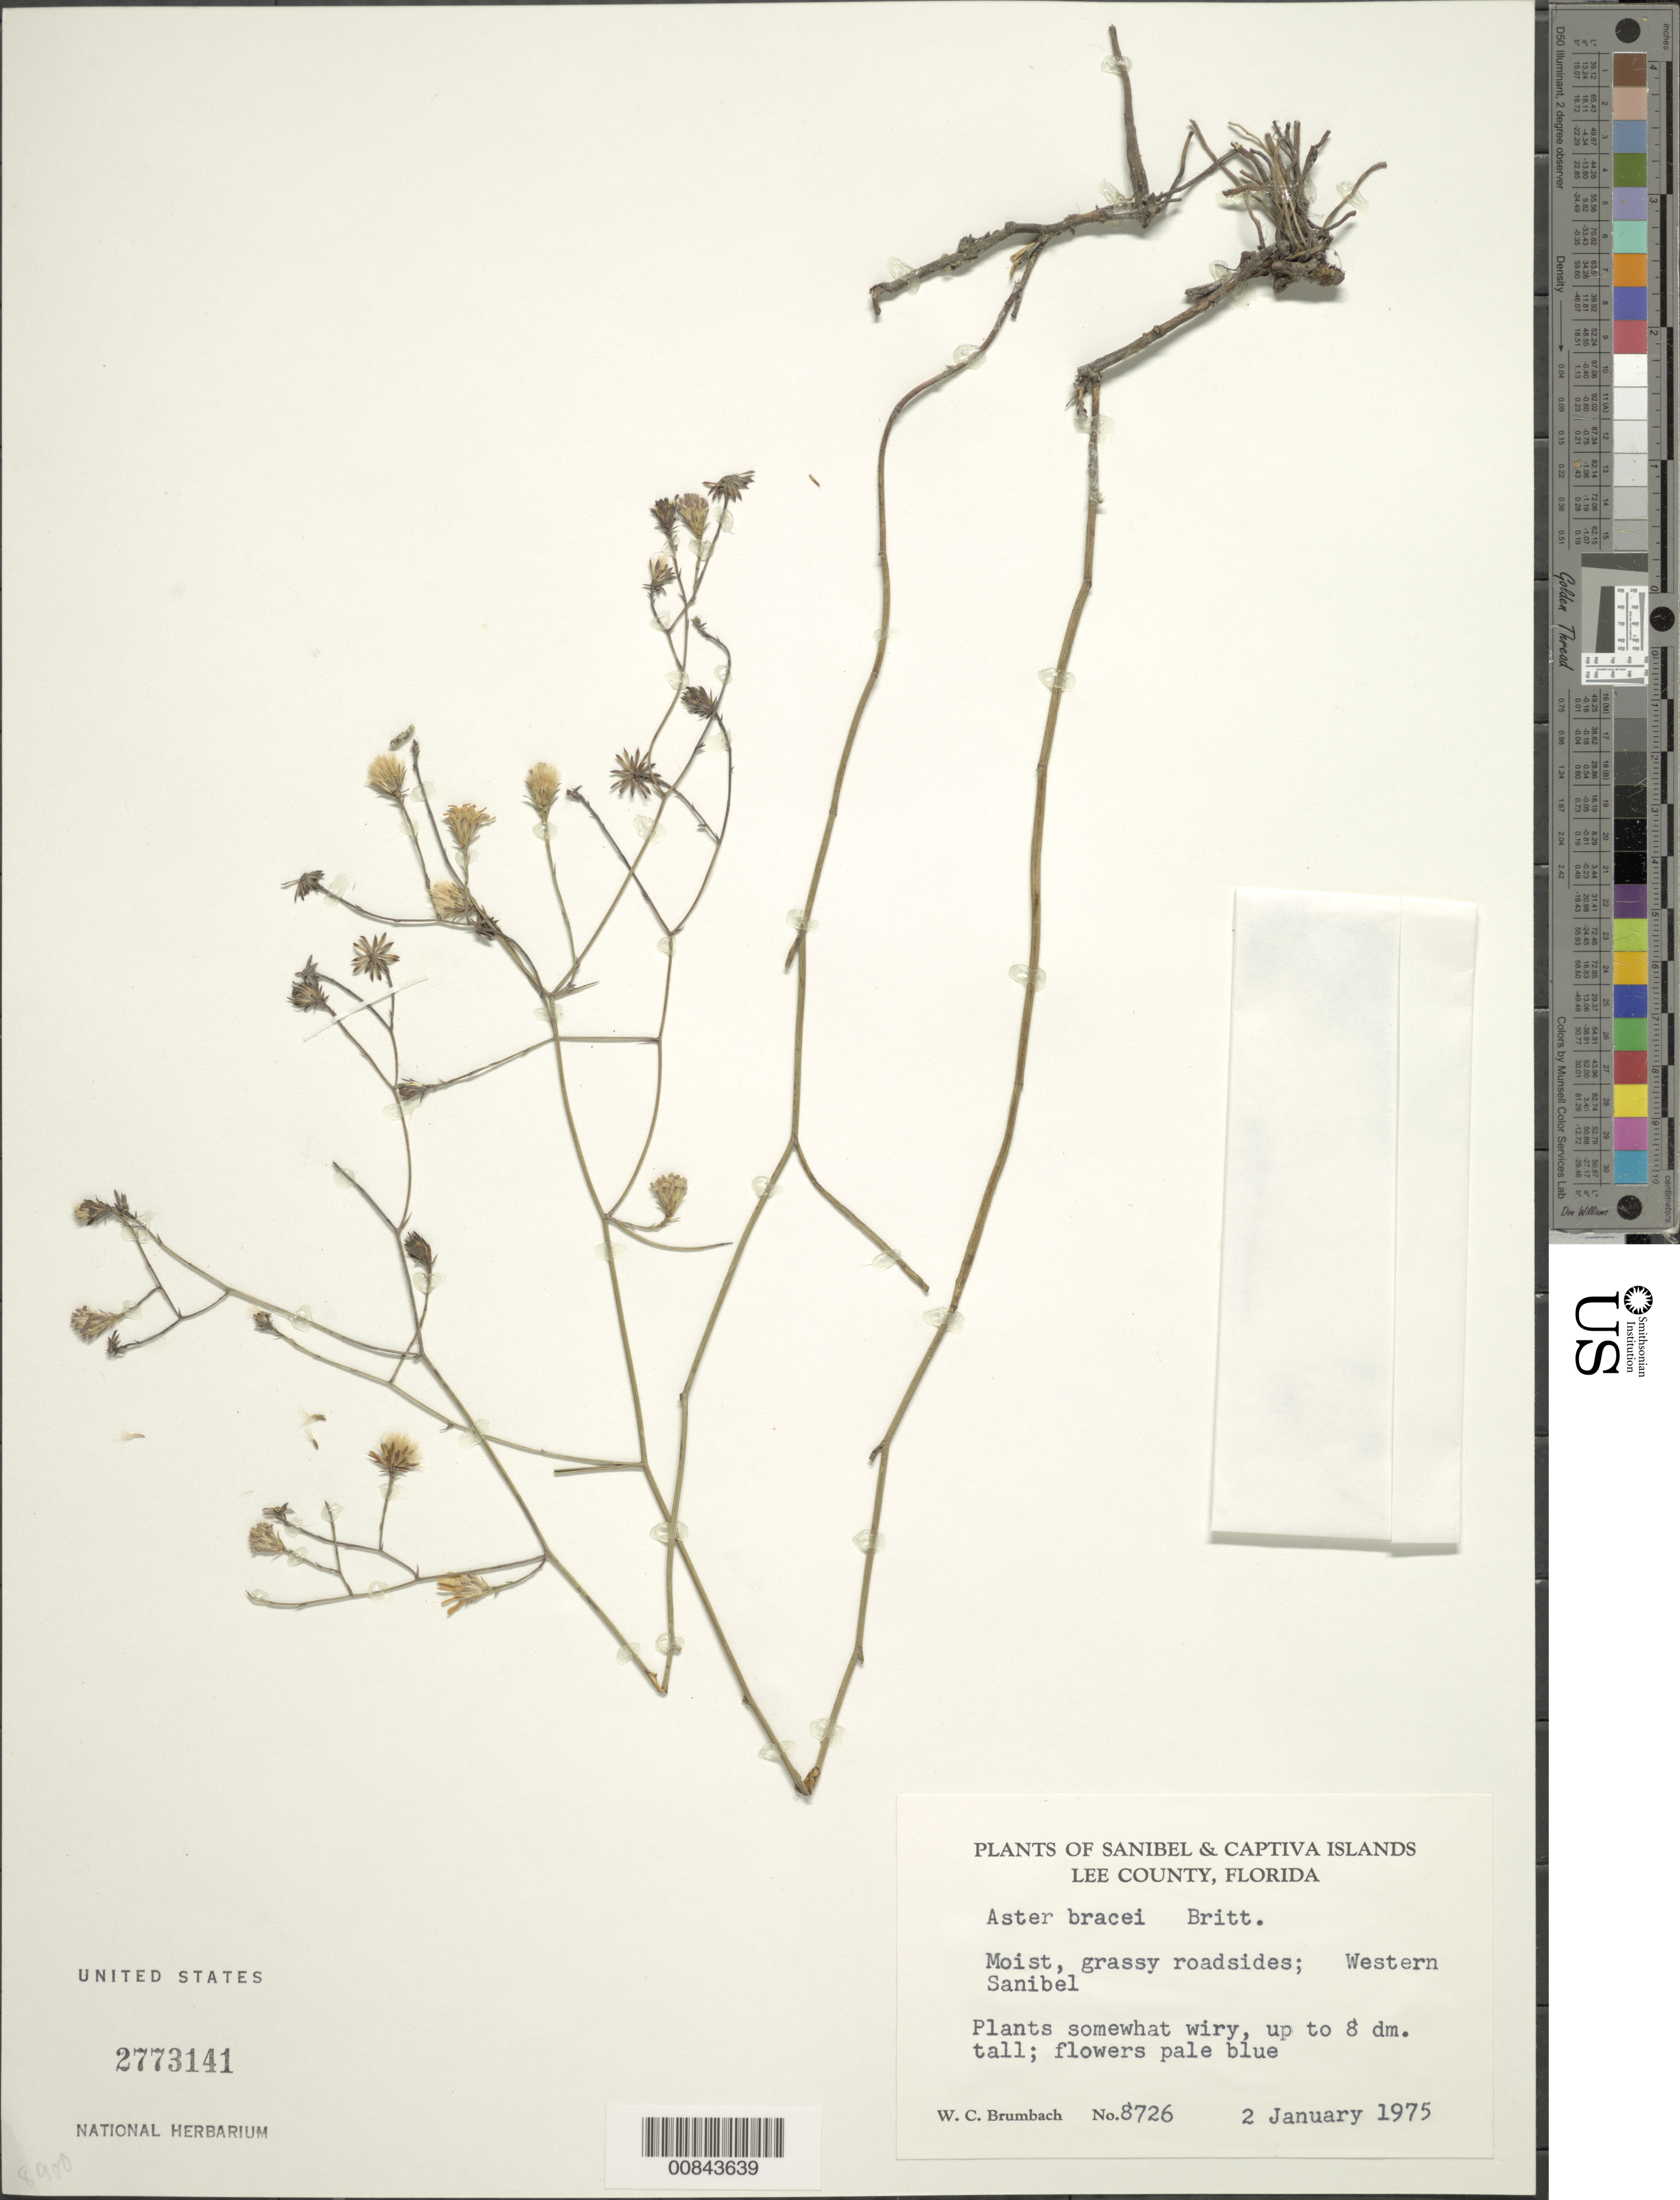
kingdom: Plantae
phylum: Tracheophyta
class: Magnoliopsida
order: Asterales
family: Asteraceae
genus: Symphyotrichum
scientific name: Symphyotrichum bracei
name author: G.L. Nesom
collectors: W. C. Brumbach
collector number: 8726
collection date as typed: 02 Jan 1975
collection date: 1975-01-02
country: United States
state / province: Florida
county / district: Lee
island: Sanibel Island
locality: Western Sanibel.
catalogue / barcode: US 2773141